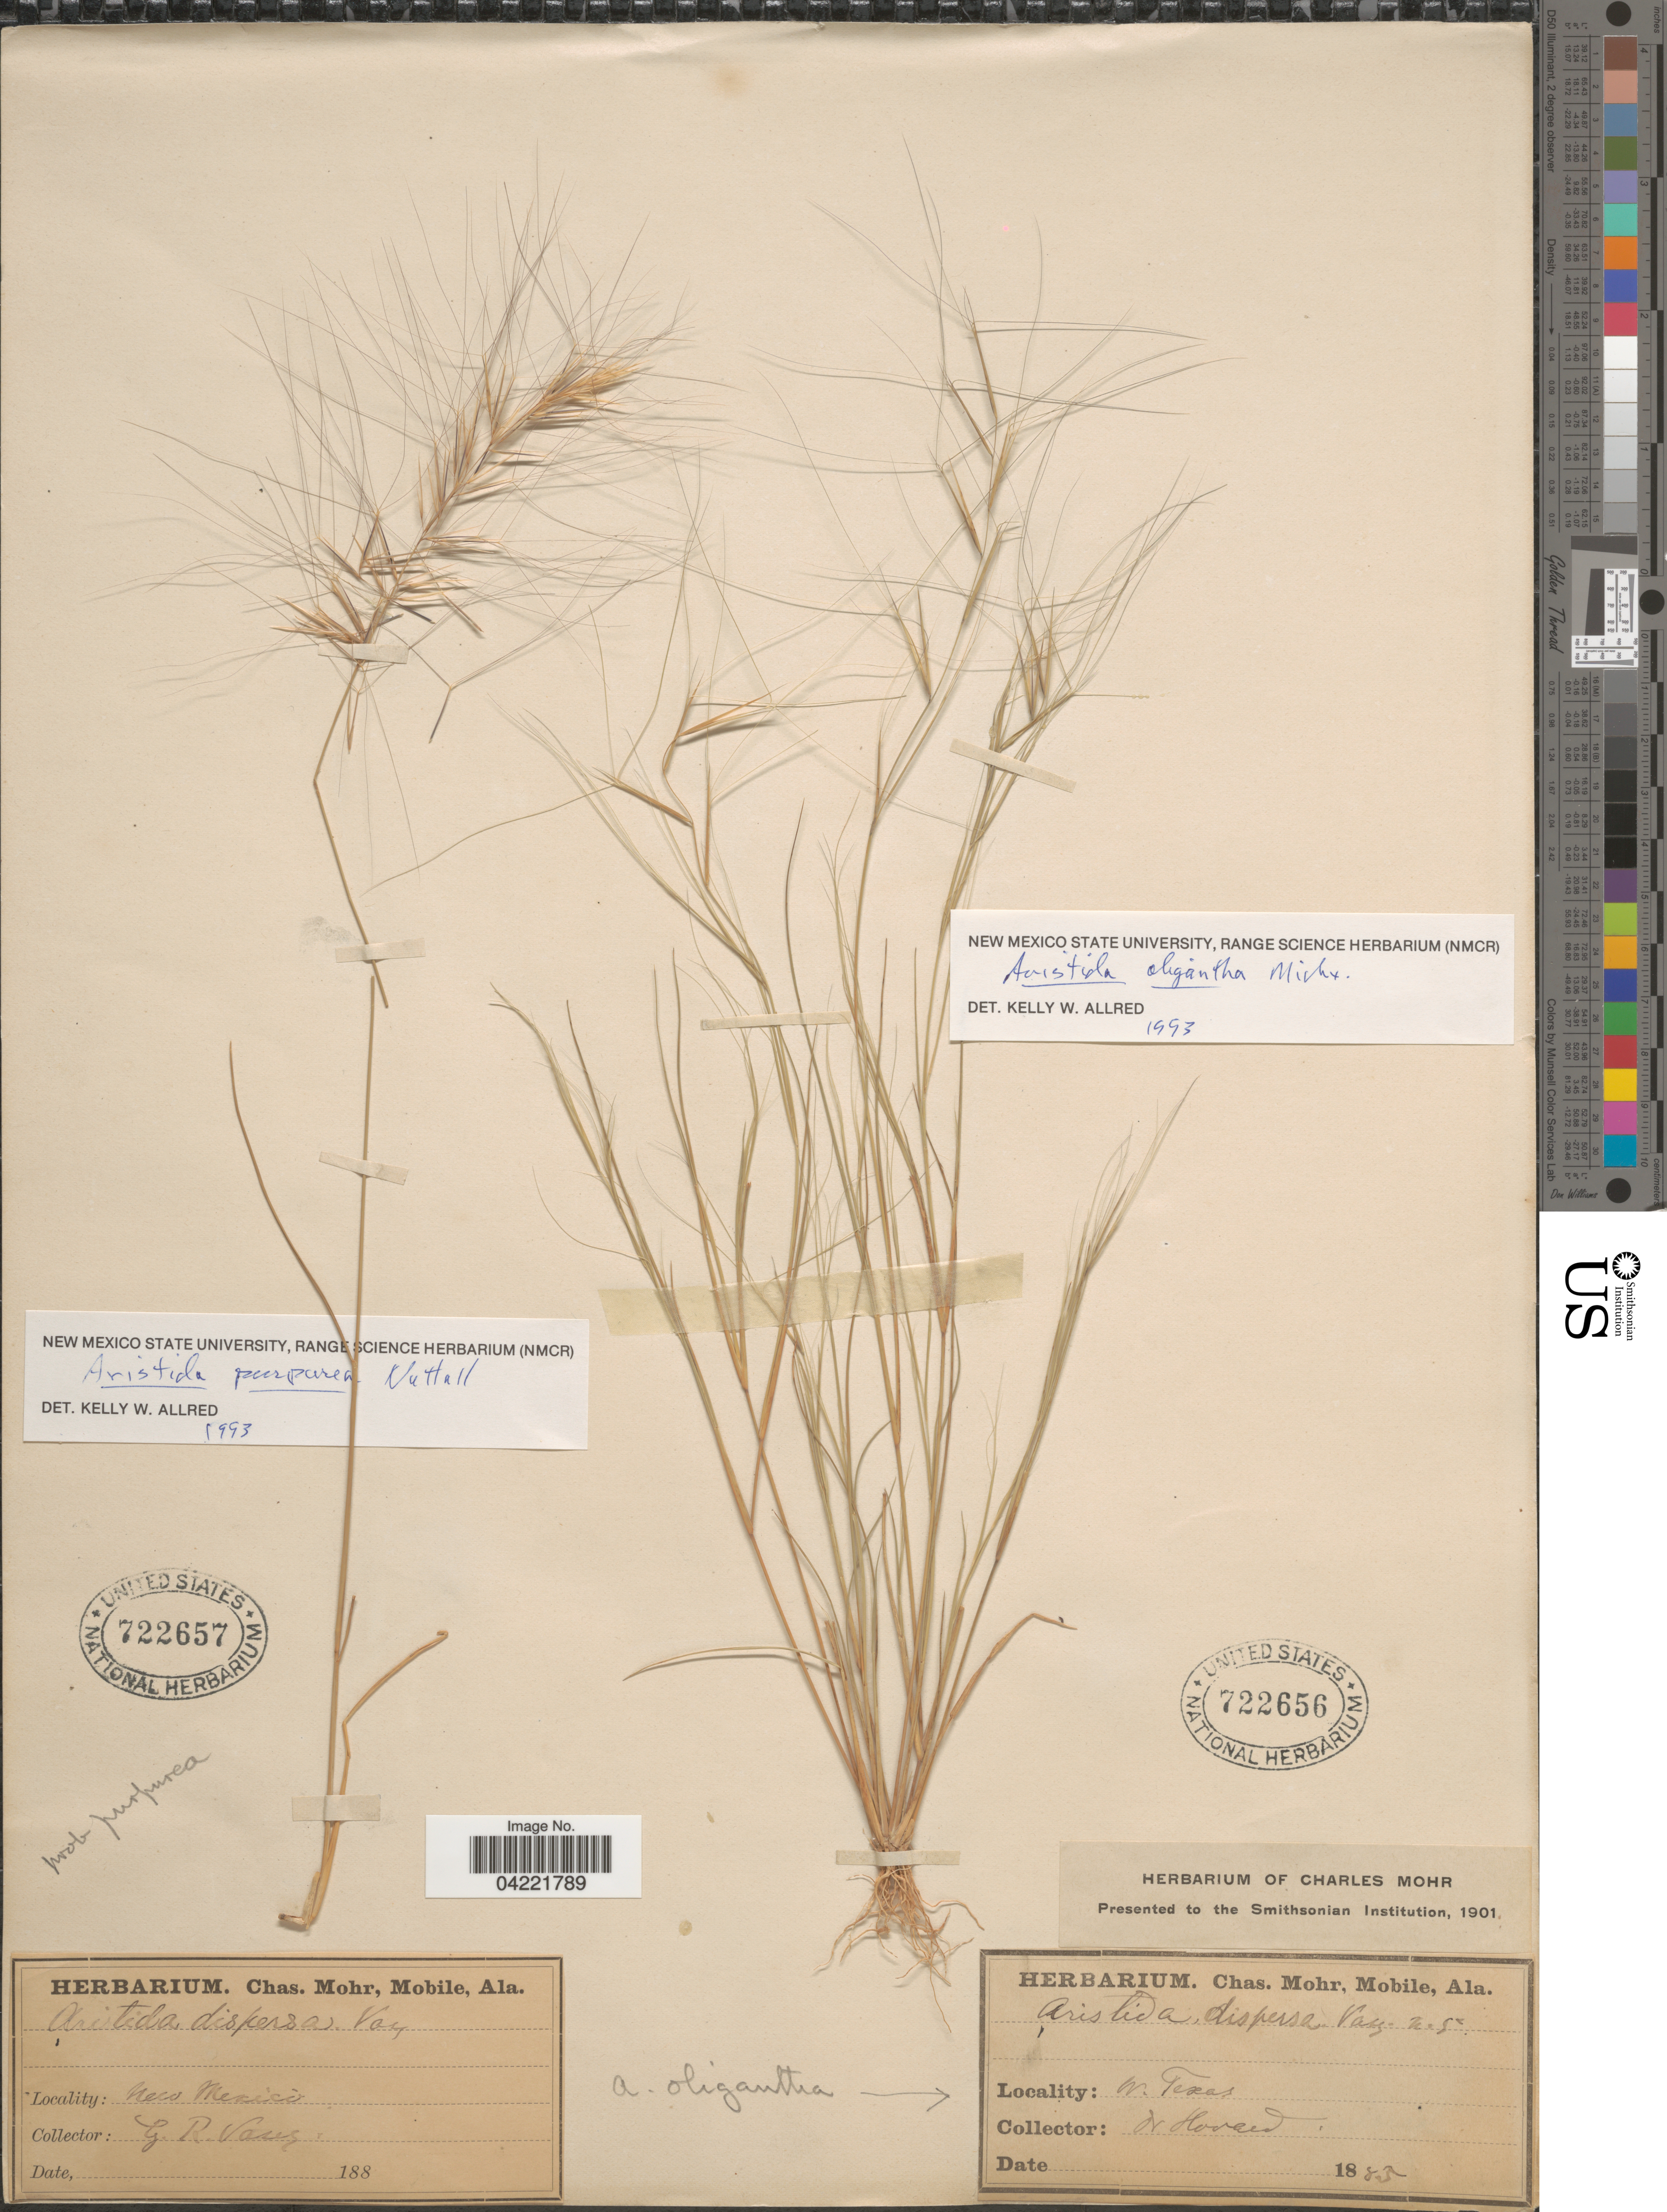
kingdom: Plantae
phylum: Tracheophyta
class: Liliopsida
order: Poales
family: Poaceae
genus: Aristida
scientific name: Aristida purpurea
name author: Nutt.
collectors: G. R. Vasey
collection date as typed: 188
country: United States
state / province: New Mexico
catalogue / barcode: US 722657-2